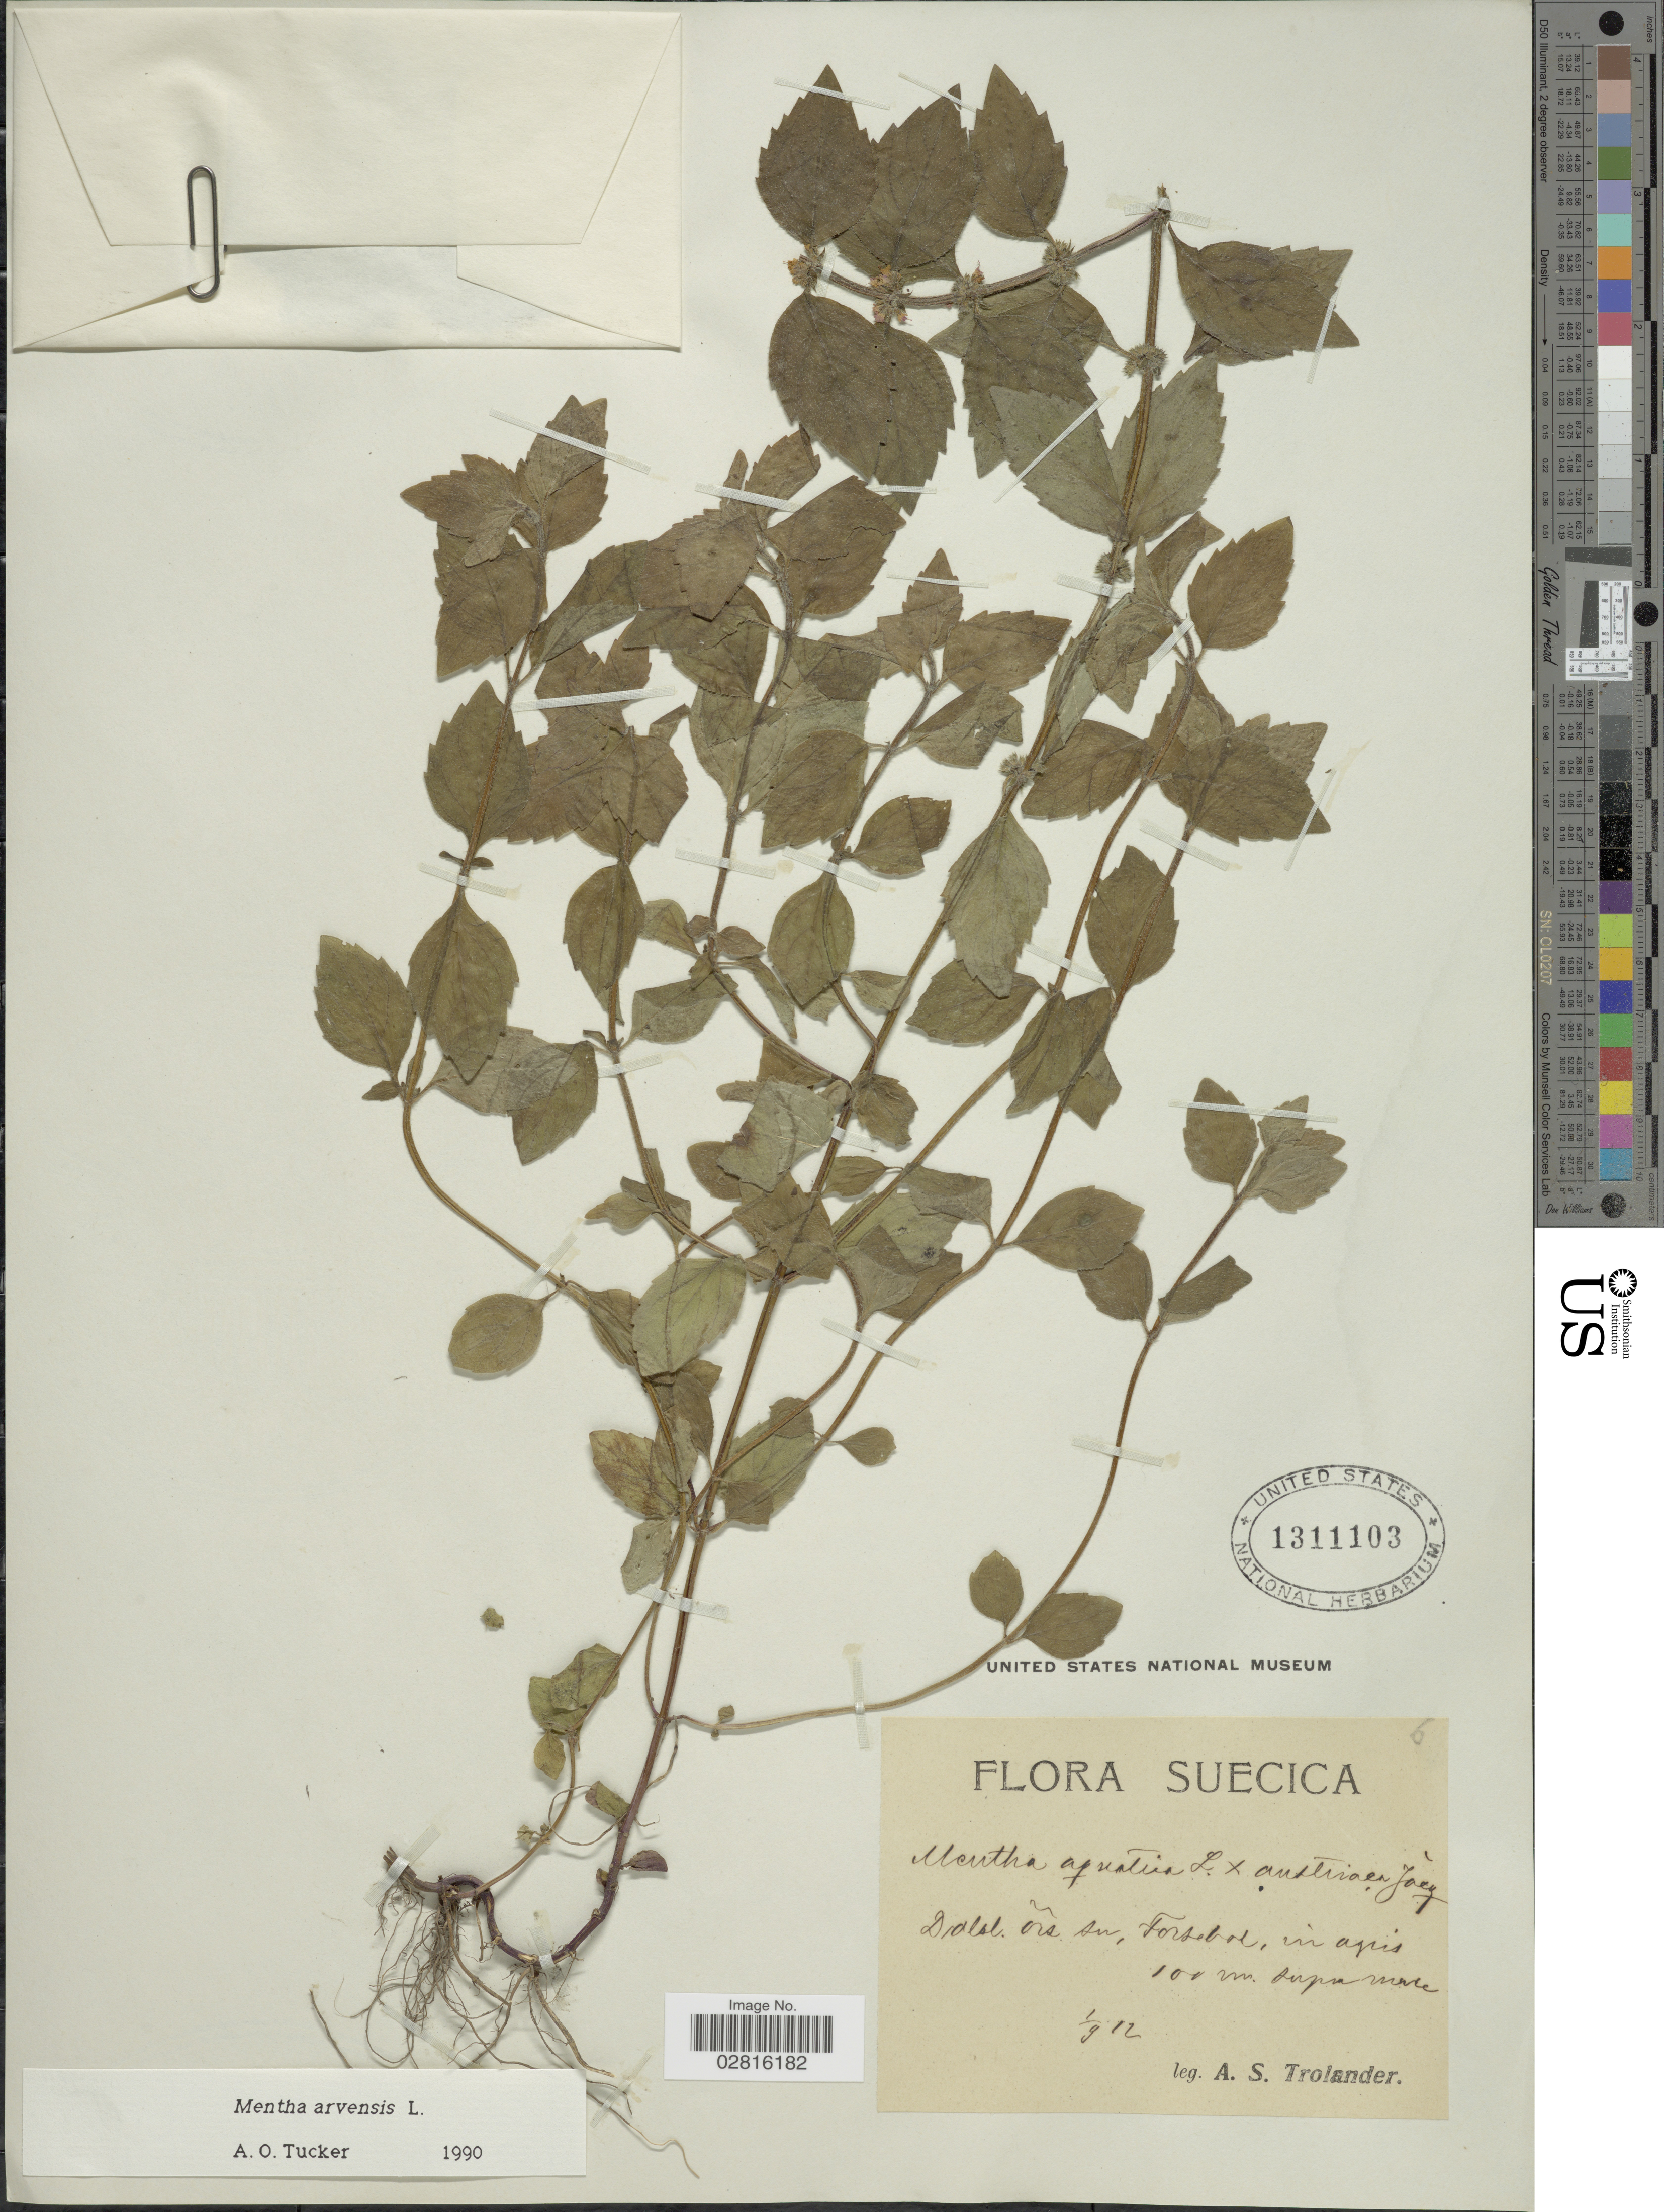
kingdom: Plantae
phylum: Tracheophyta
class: Magnoliopsida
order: Lamiales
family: Lamiaceae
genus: Mentha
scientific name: Mentha arvensis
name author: L.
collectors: A. Trolander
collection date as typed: Transcribed d/m/y: 1/9/12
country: Sweden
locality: Suecica. Dalsl. örs. sn, Forsebol, in agris.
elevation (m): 100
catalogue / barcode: US 1311103